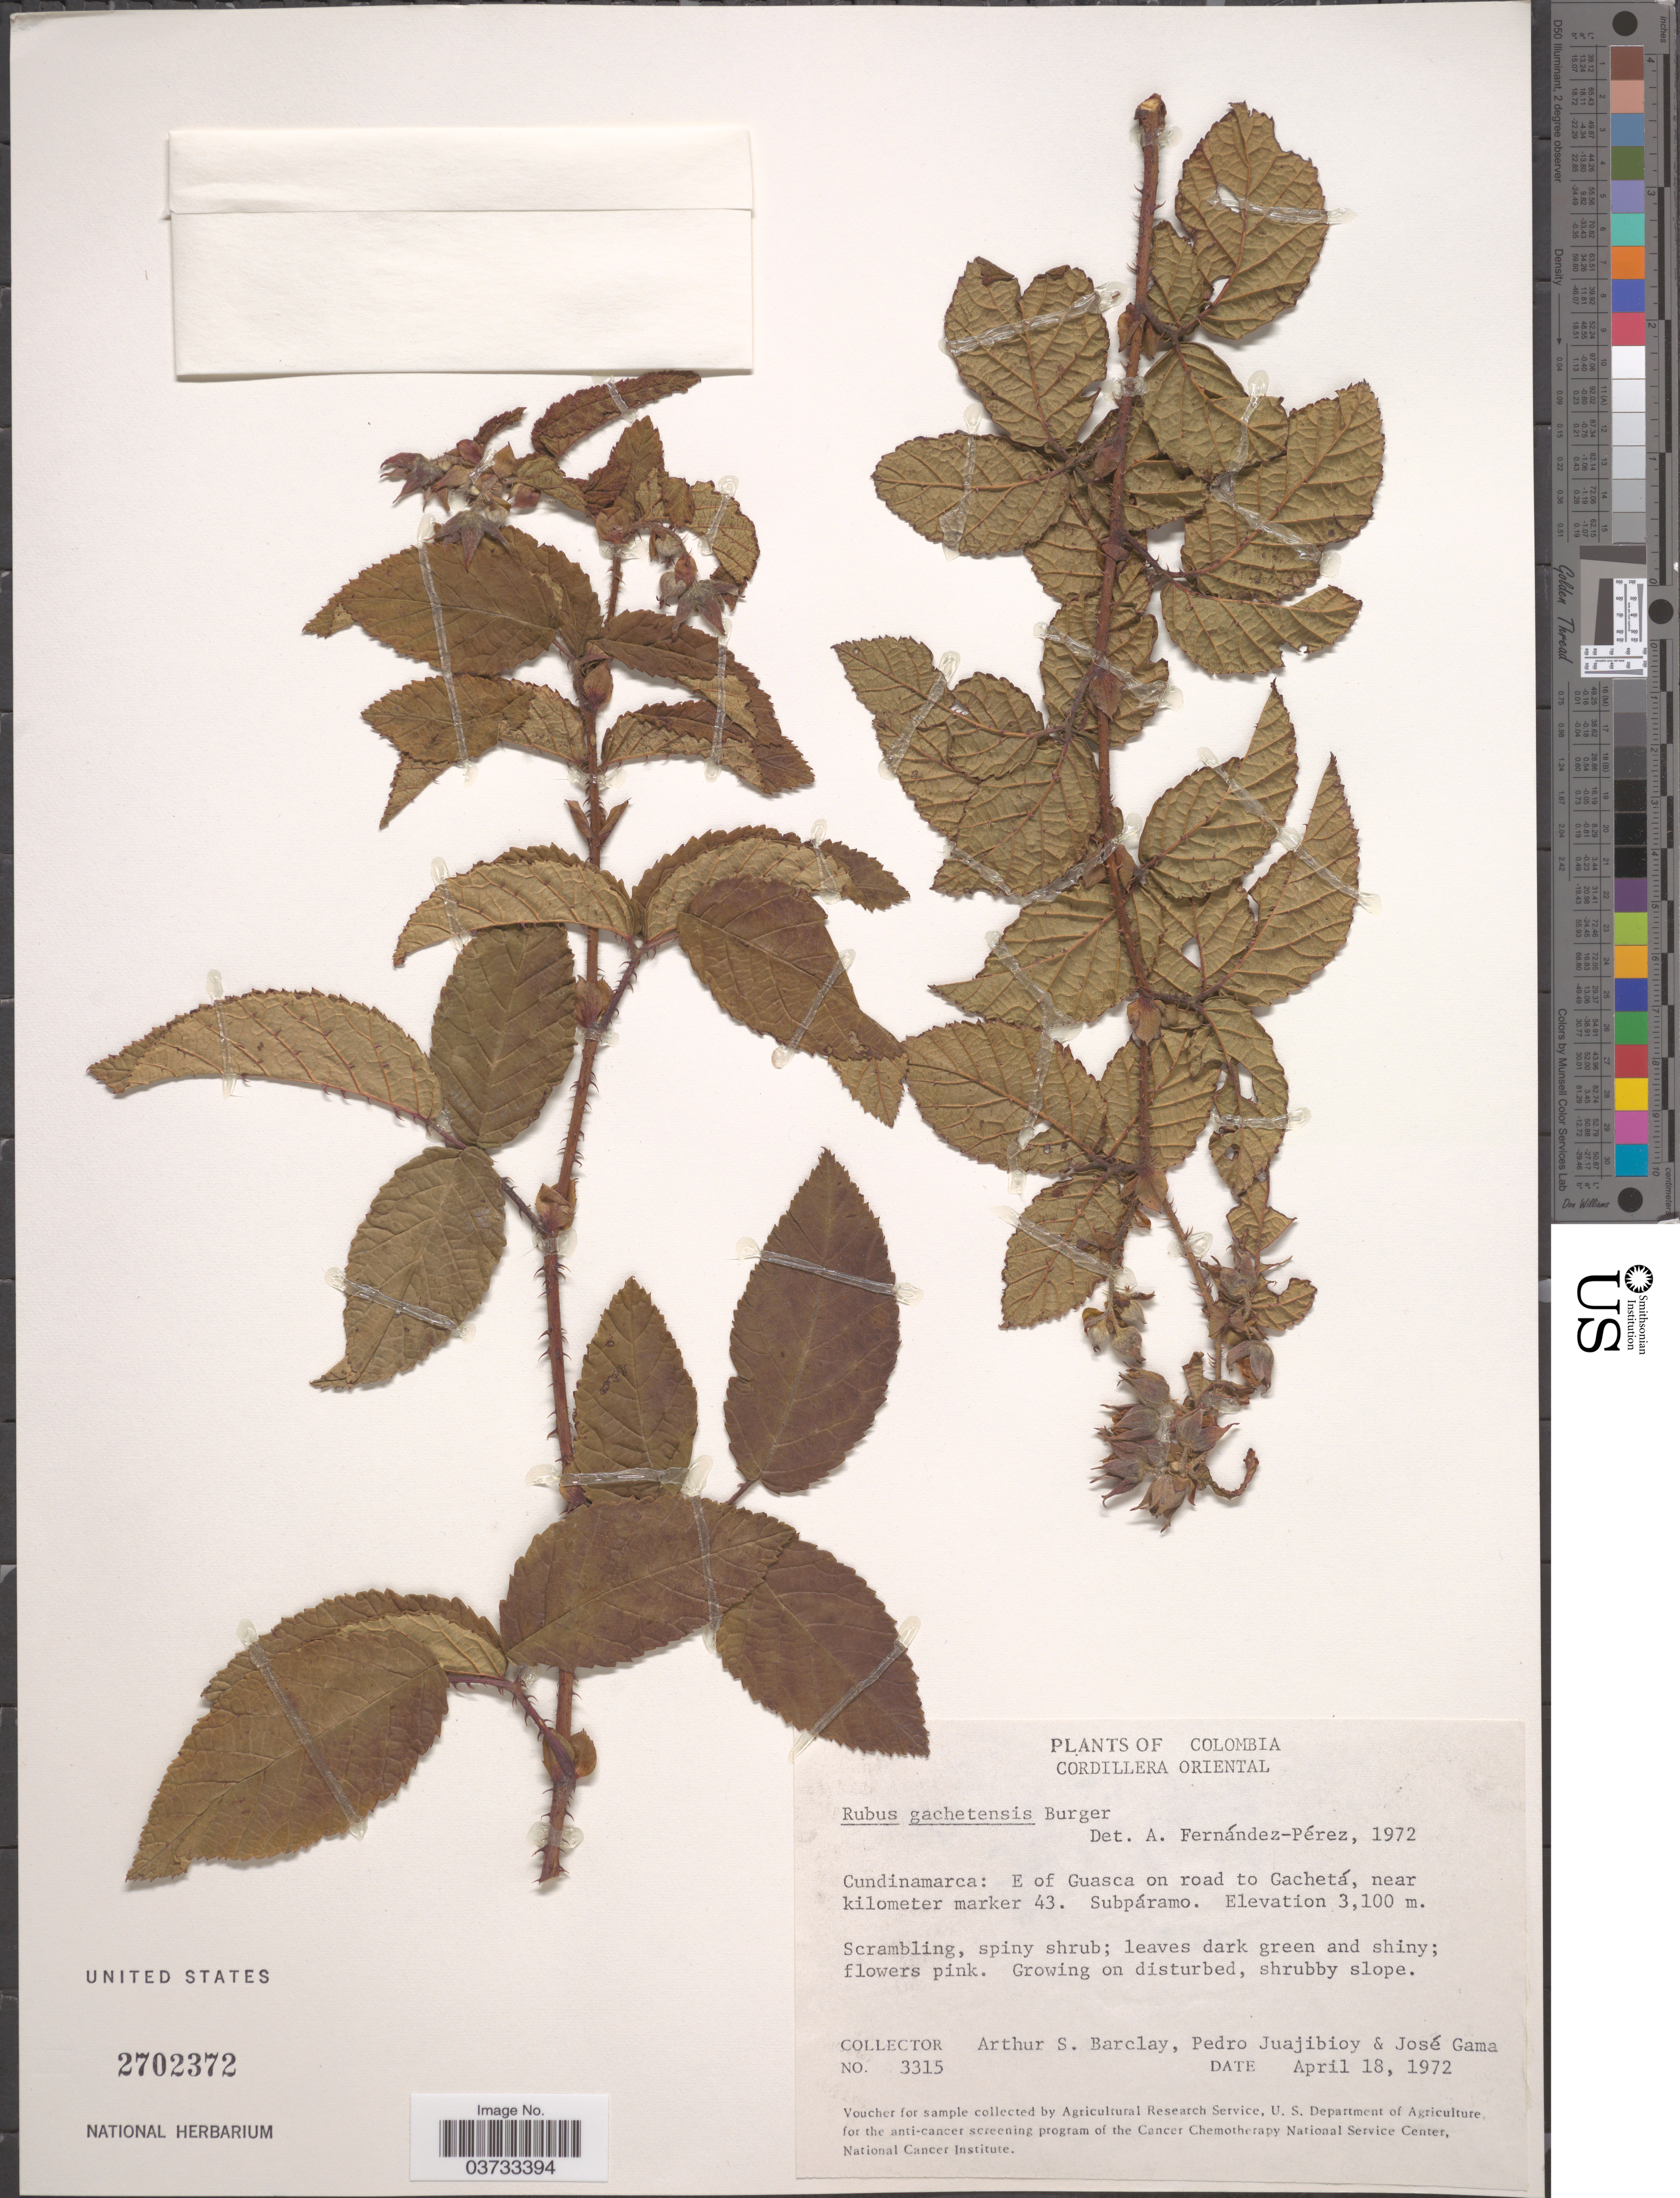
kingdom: Plantae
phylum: Tracheophyta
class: Magnoliopsida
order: Rosales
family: Rosaceae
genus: Rubus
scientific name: Rubus gachetensis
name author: A. Berger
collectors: A. S. Barclay, P. Juajibioy & J. Gama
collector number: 3315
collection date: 1972-04-18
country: Colombia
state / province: Cundinamarca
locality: Cordillera Oriental. E of Guasca on road to Gachetá, near kilometer marker 43.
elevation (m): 3100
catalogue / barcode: US 2702372